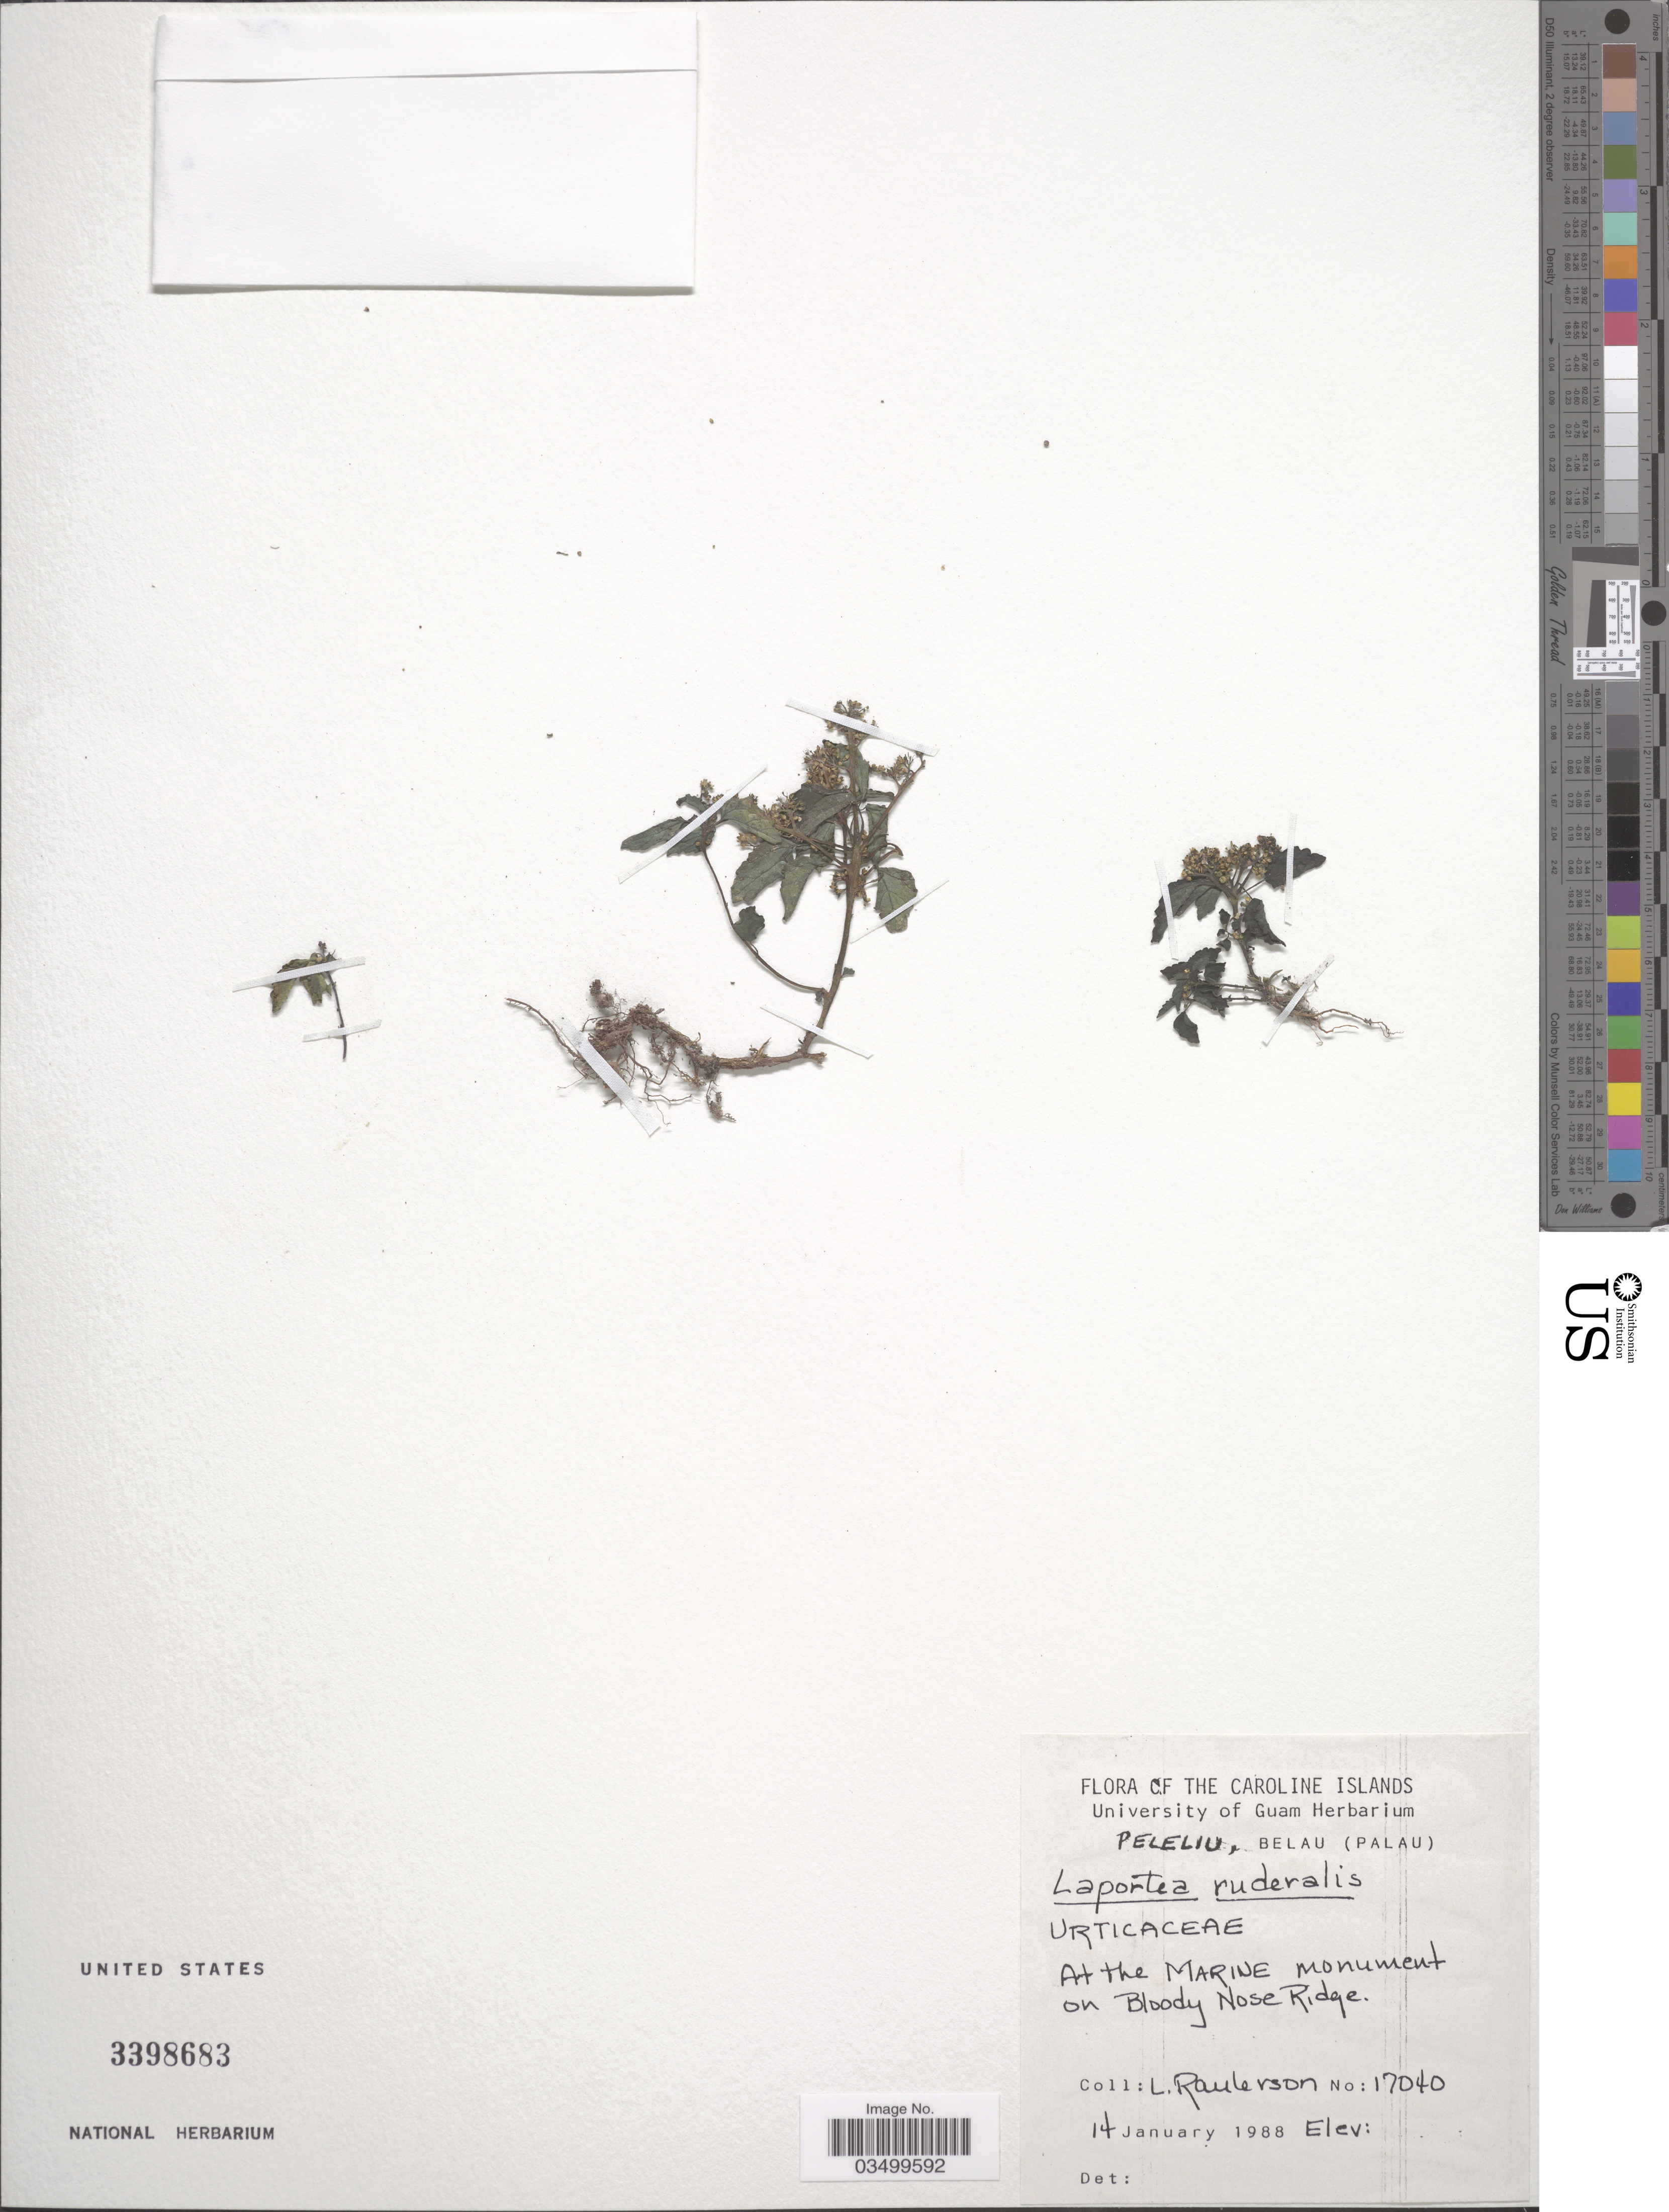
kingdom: Plantae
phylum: Tracheophyta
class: Magnoliopsida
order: Rosales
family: Urticaceae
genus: Laportea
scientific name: Laportea ruderalis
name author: (G. Forst.) Chew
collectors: L. Raulerson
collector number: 17040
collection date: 1988-01-14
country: Palau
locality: Caroline Islands. Peleliu, (Palau). At the Marine monument on Bloody Nose Ridge.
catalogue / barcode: US 3398683